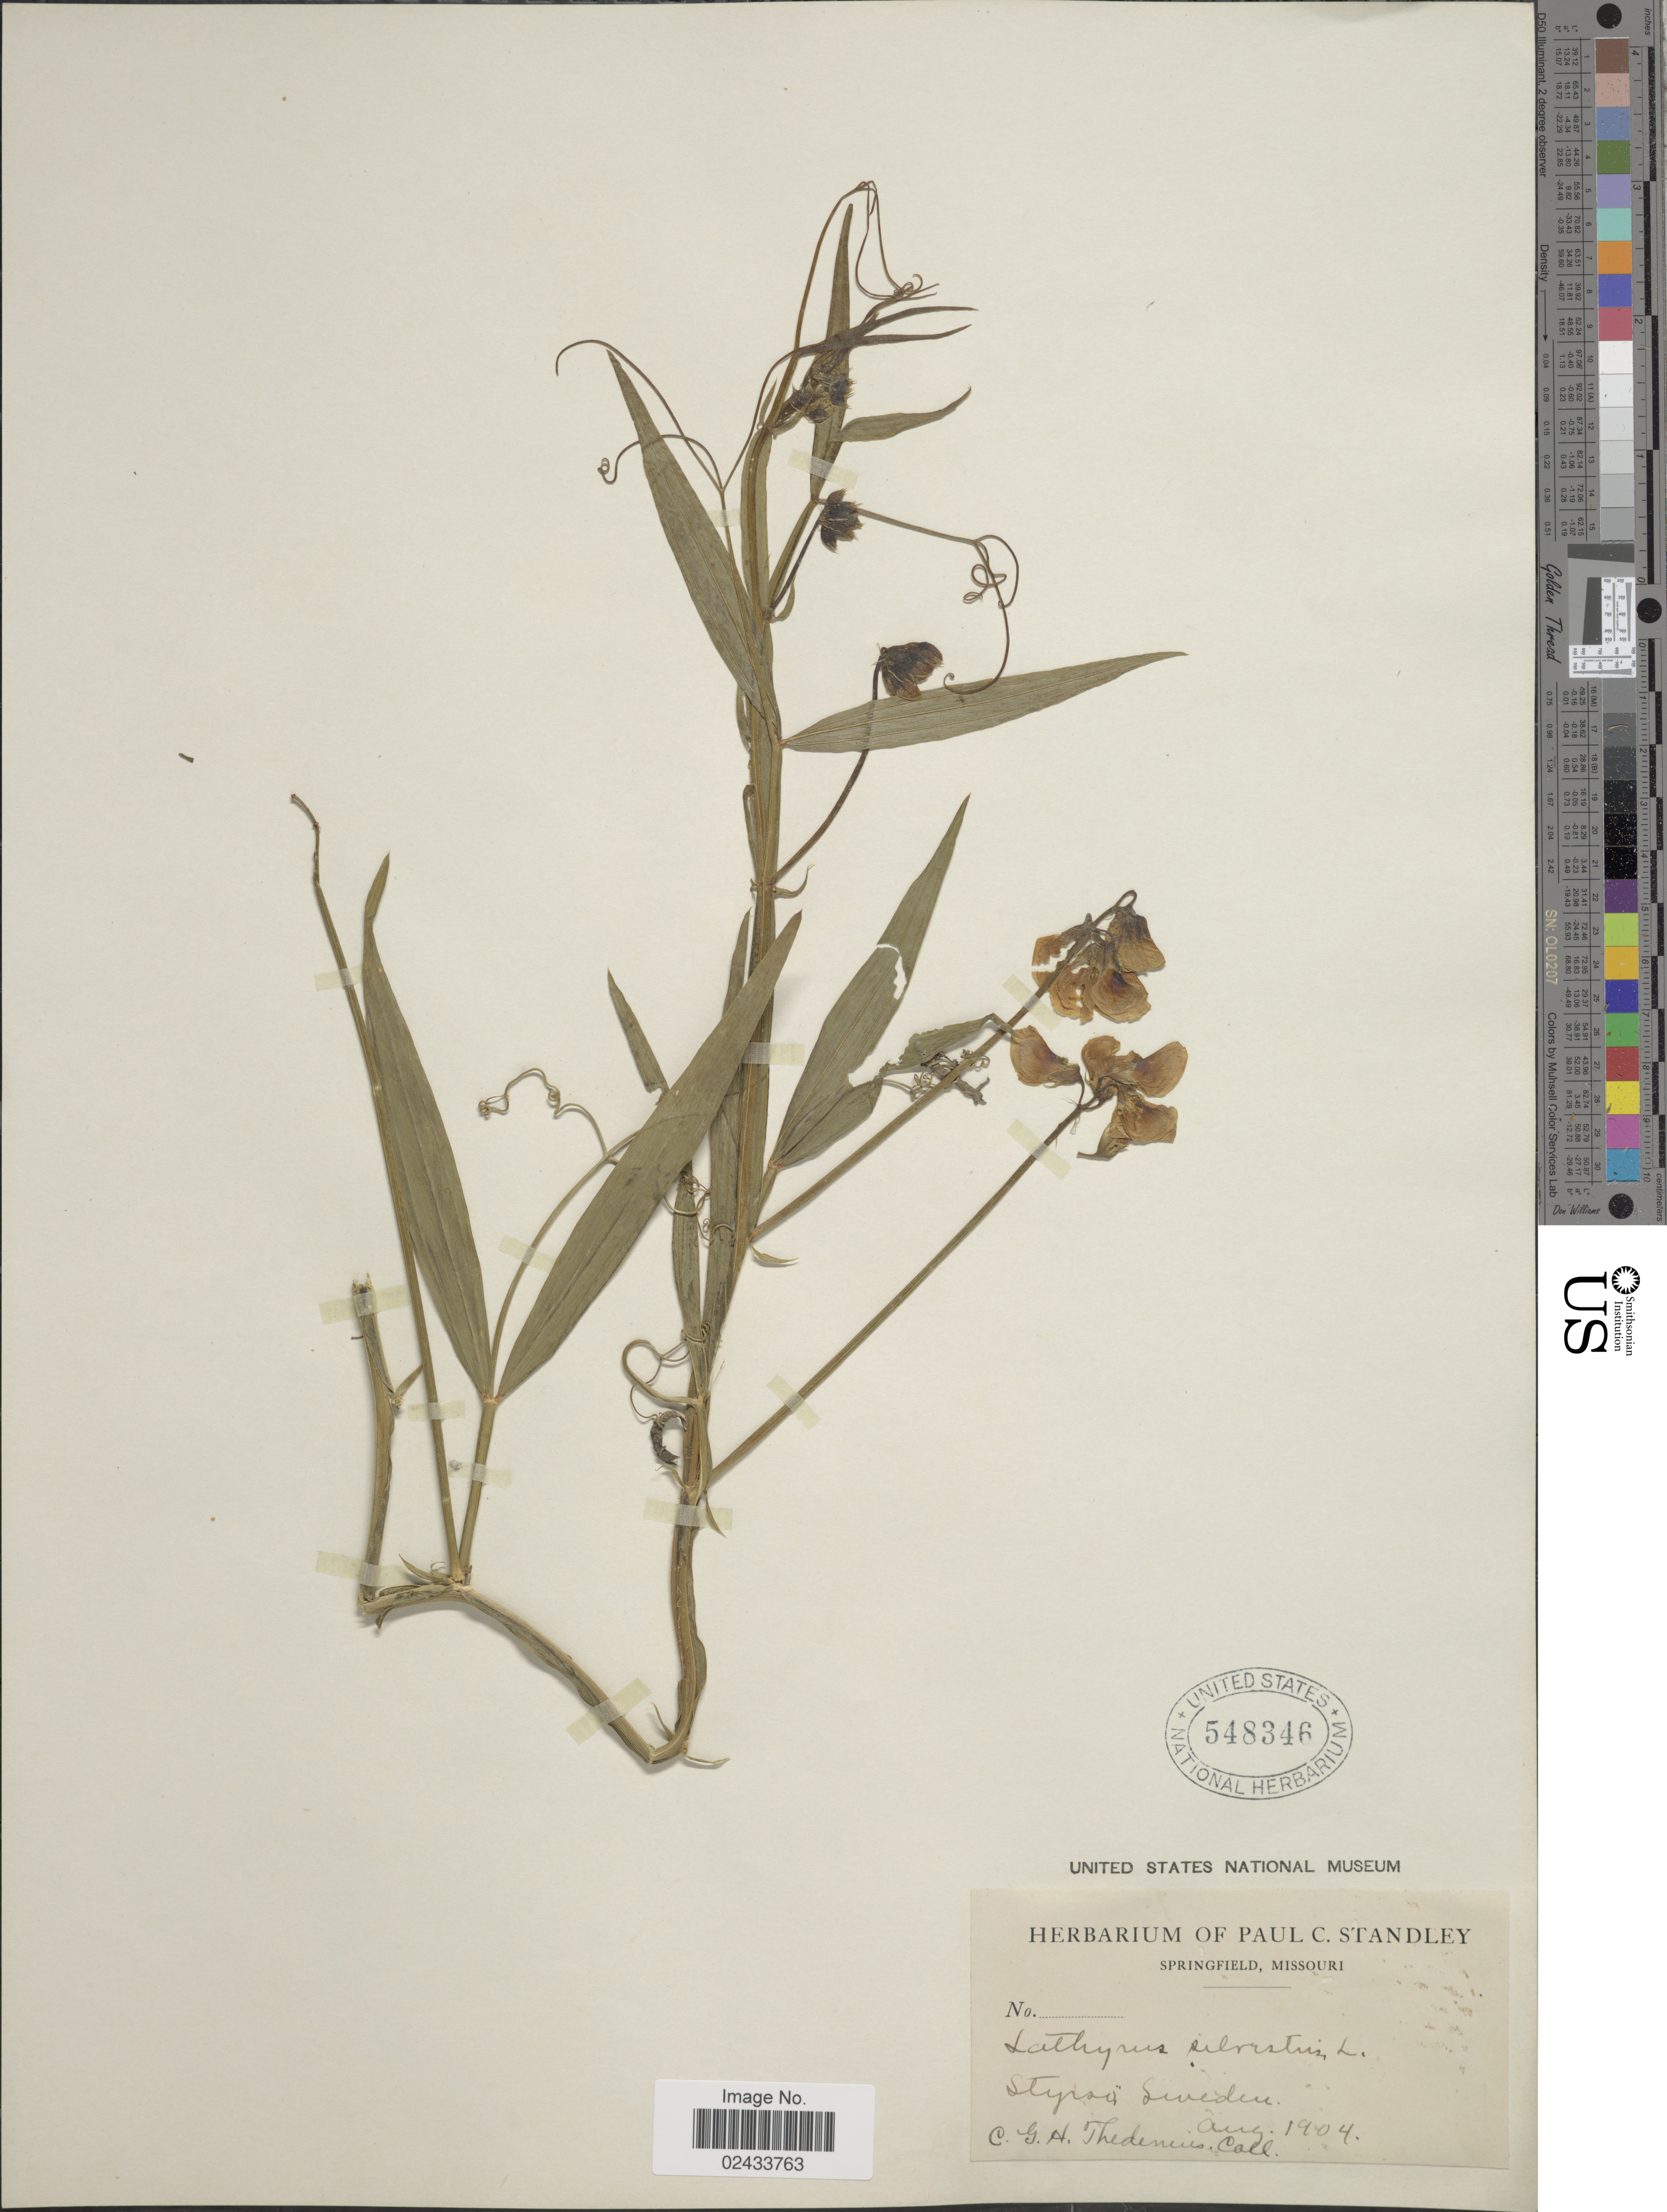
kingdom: Plantae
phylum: Tracheophyta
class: Magnoliopsida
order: Fabales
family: Fabaceae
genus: Lathyrus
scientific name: Lathyrus sylvestris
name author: L.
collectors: C. Thedenius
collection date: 1904-08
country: Sweden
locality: Styrsö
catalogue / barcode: US 548346